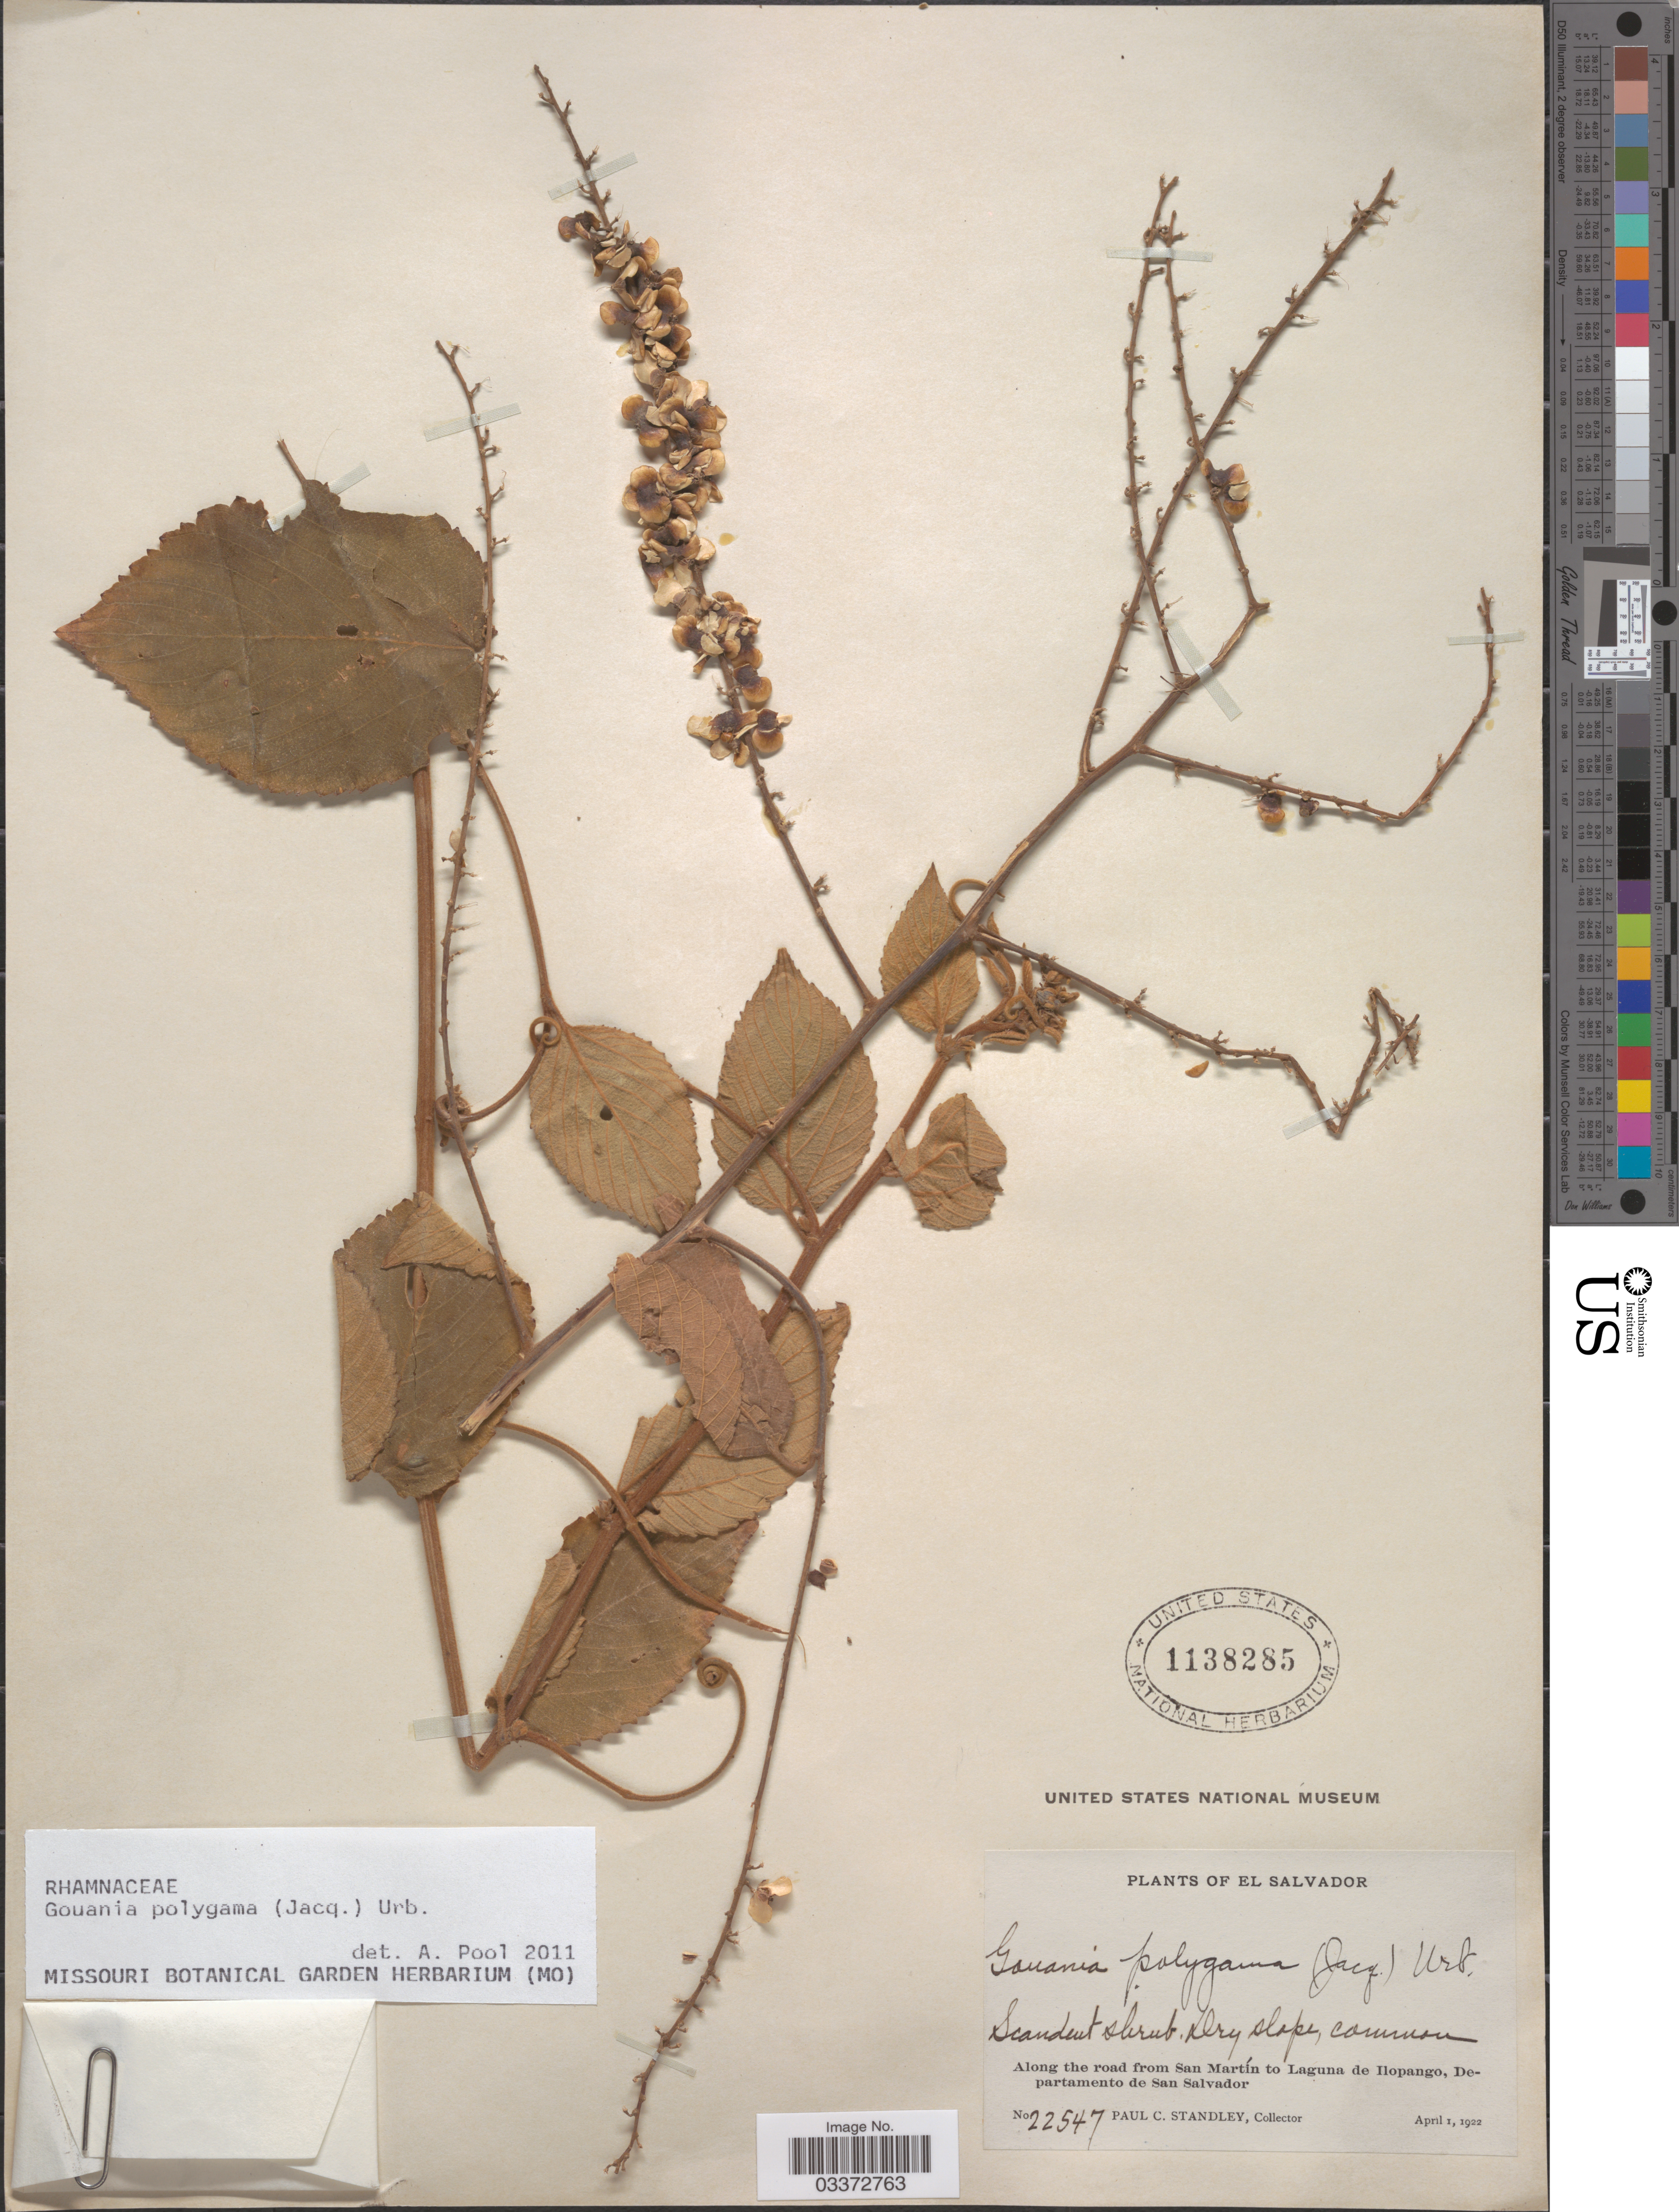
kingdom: Plantae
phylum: Tracheophyta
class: Magnoliopsida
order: Rosales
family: Rhamnaceae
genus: Gouania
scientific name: Gouania polygama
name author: (Jacq.) Urb.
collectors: P. C. Standley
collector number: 22547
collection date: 1922-04-01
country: El Salvador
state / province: San Salvador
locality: Along the road from San Martín to Laguna de Ilopango, Departamento de San Salvador.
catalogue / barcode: US 1138285